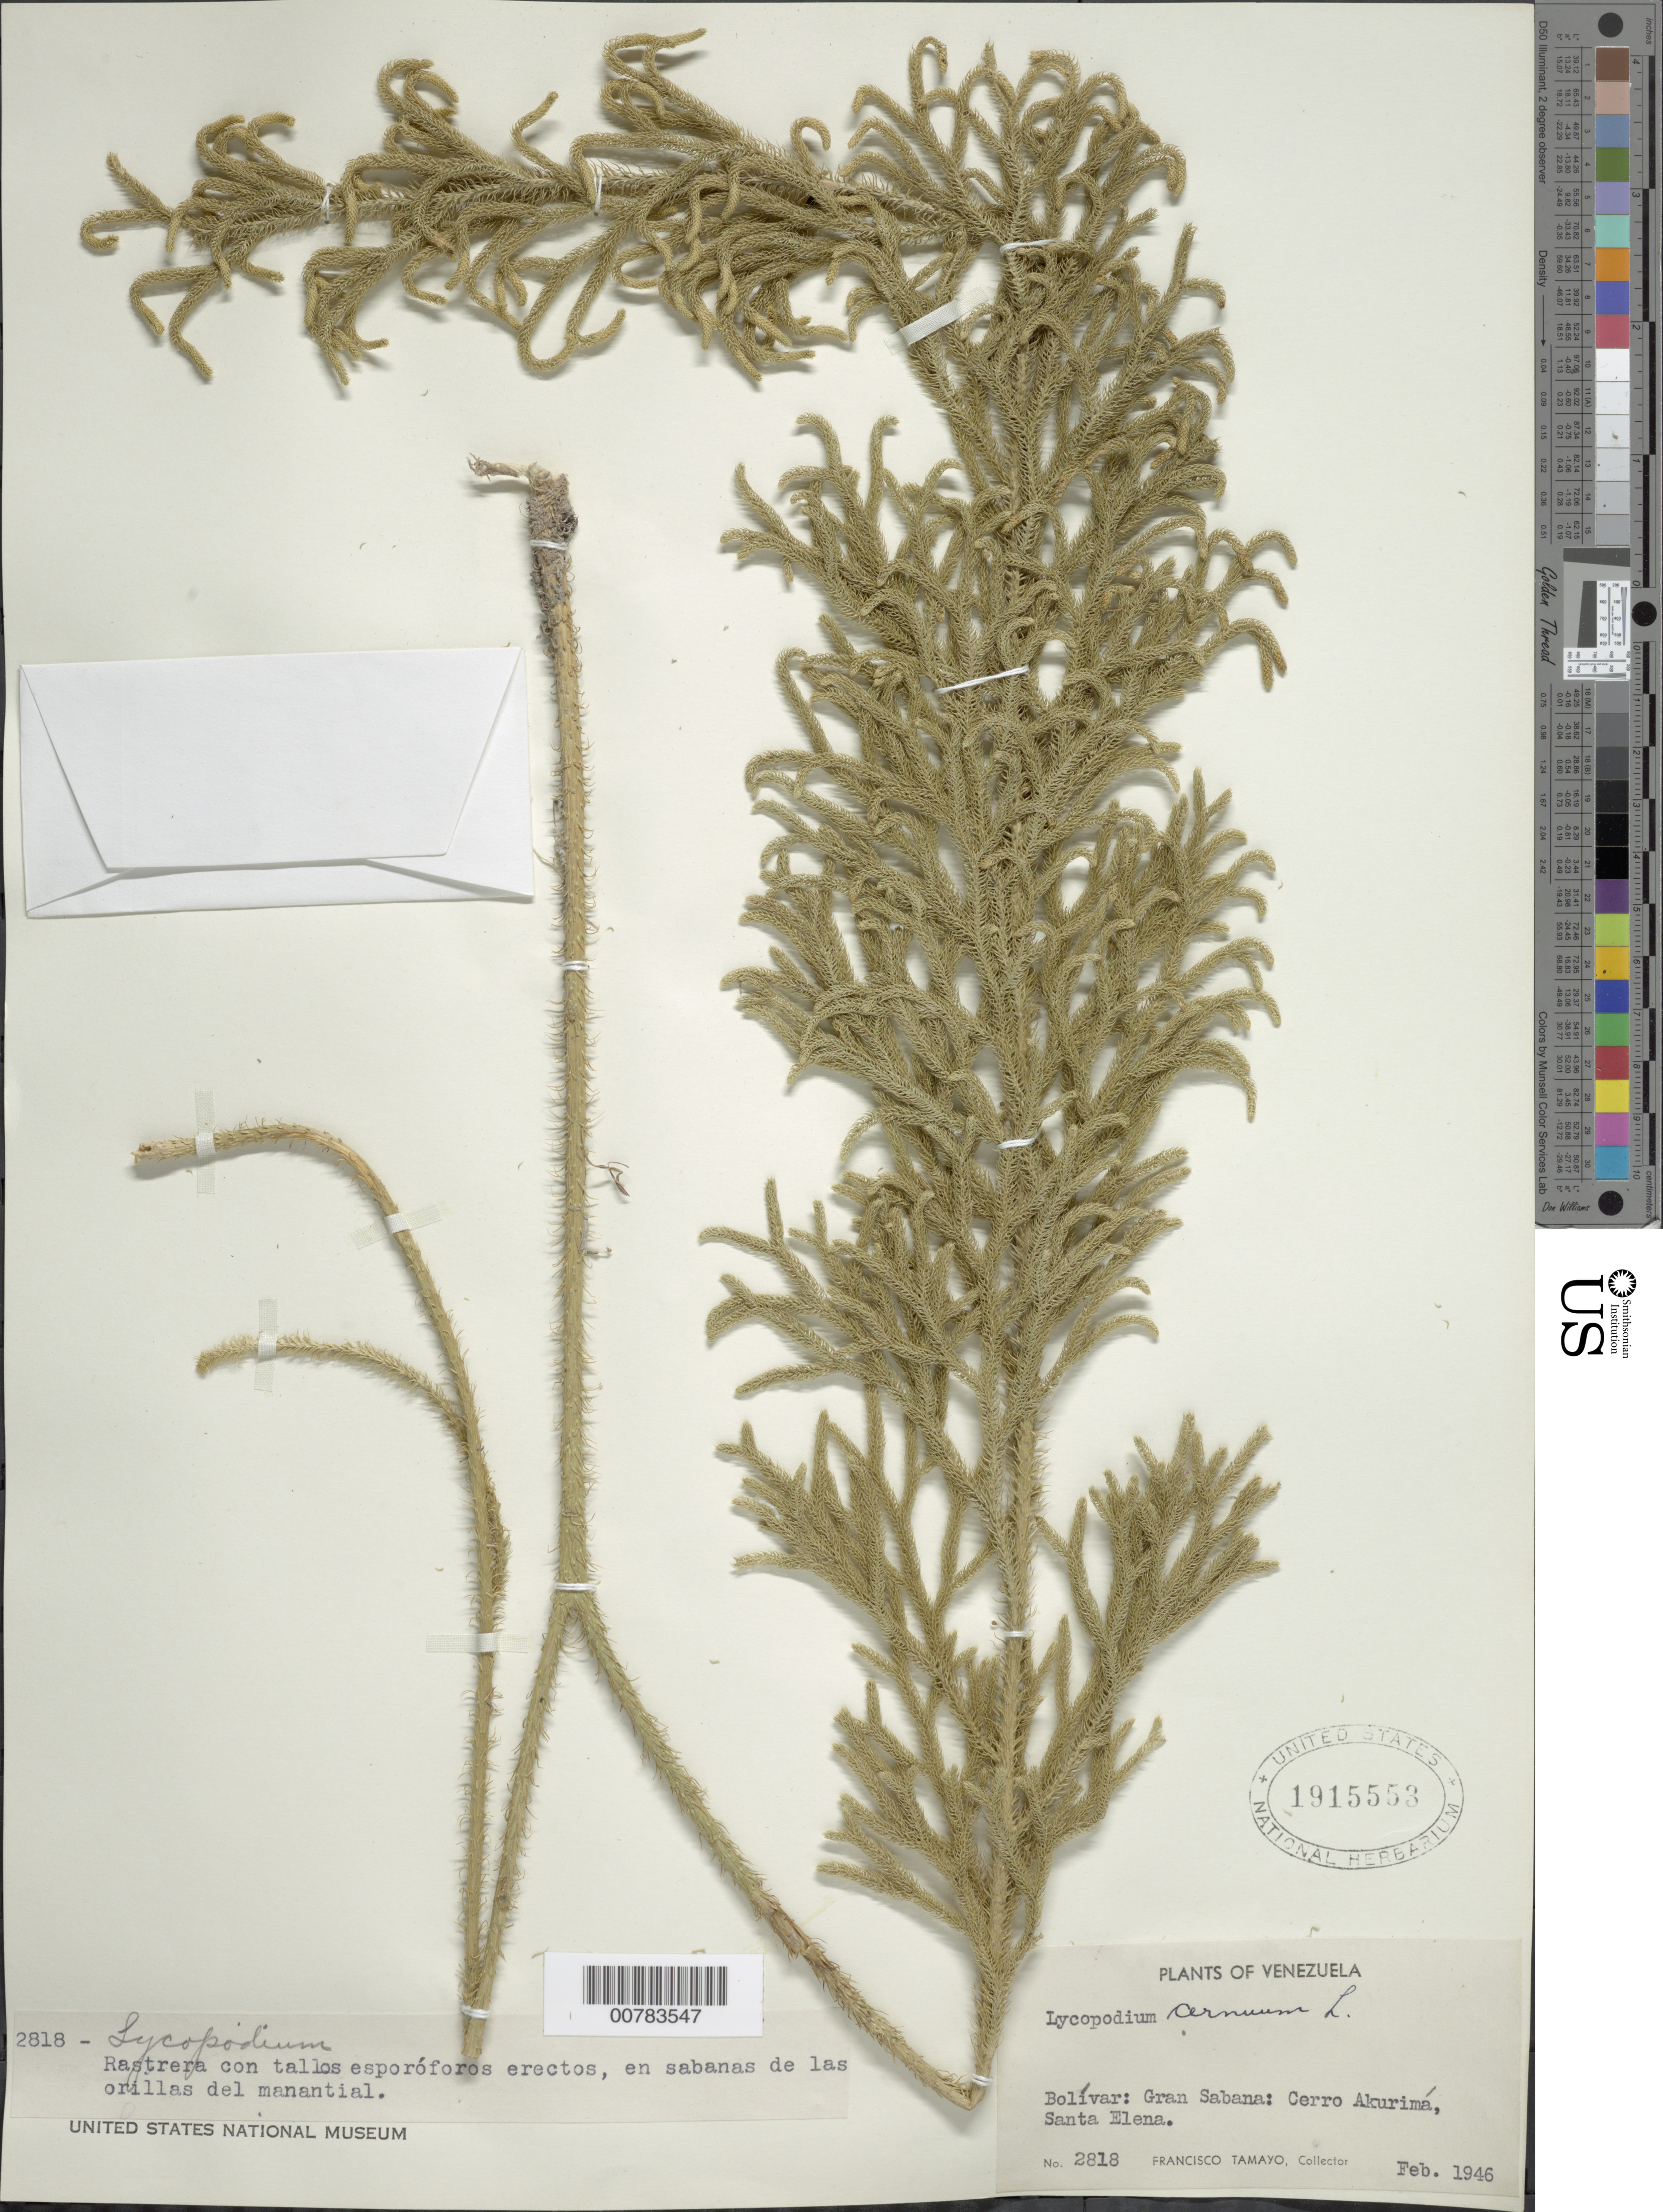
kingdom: Plantae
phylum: Tracheophyta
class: Lycopodiopsida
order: Lycopodiales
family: Lycopodiaceae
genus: Palhinhaea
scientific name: Palhinhaea camporum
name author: (B. Øllg. & P.G. Windisch) Holub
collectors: F. Tamayo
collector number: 2818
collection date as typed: Feb-46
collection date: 1946-02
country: Venezuela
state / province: Bolívar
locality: Gran Sabana, Sta. Elena, Cerro de Acurimá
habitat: Sabanas de las orillas del manantial; creciendo con algunas melastomáceas y ciertas gramíneas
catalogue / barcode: US 1915553